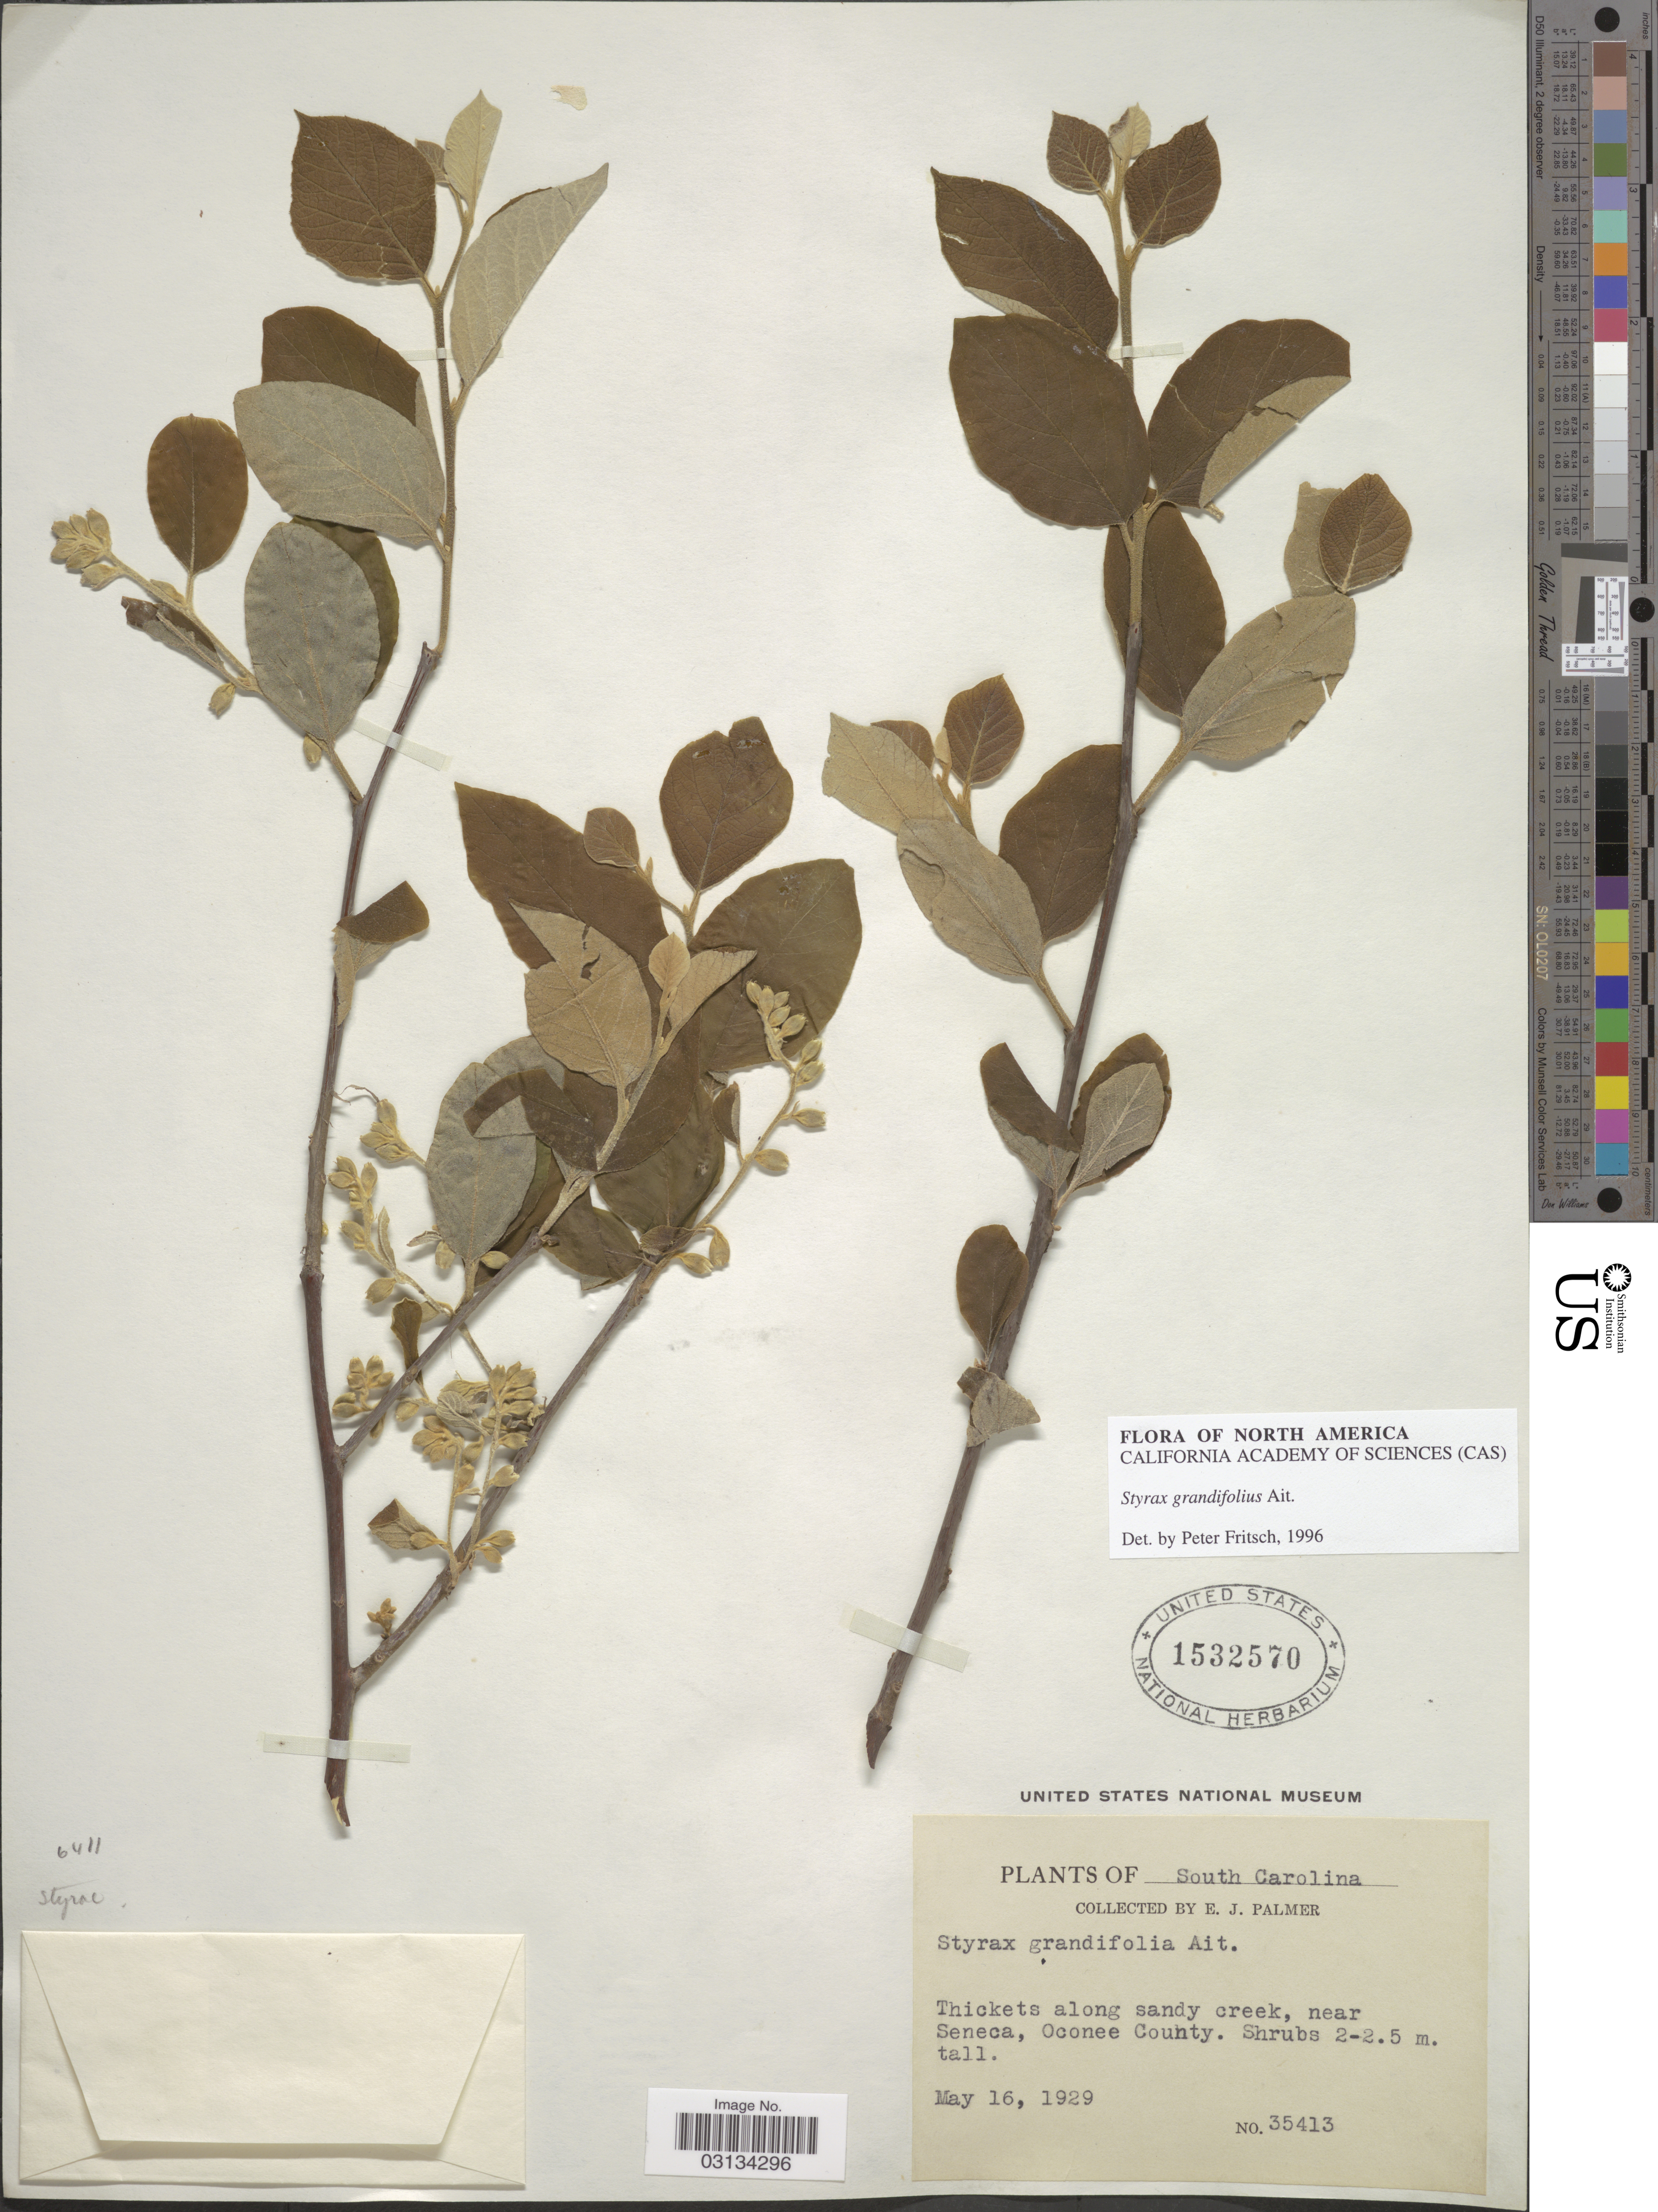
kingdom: Plantae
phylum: Tracheophyta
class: Magnoliopsida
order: Ericales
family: Styracaceae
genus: Styrax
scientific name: Styrax grandifolius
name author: Aiton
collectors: E. J. Palmer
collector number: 35413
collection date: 1929-05-16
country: United States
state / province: South Carolina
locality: Near Seneca, Oconee County.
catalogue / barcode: US 1532570